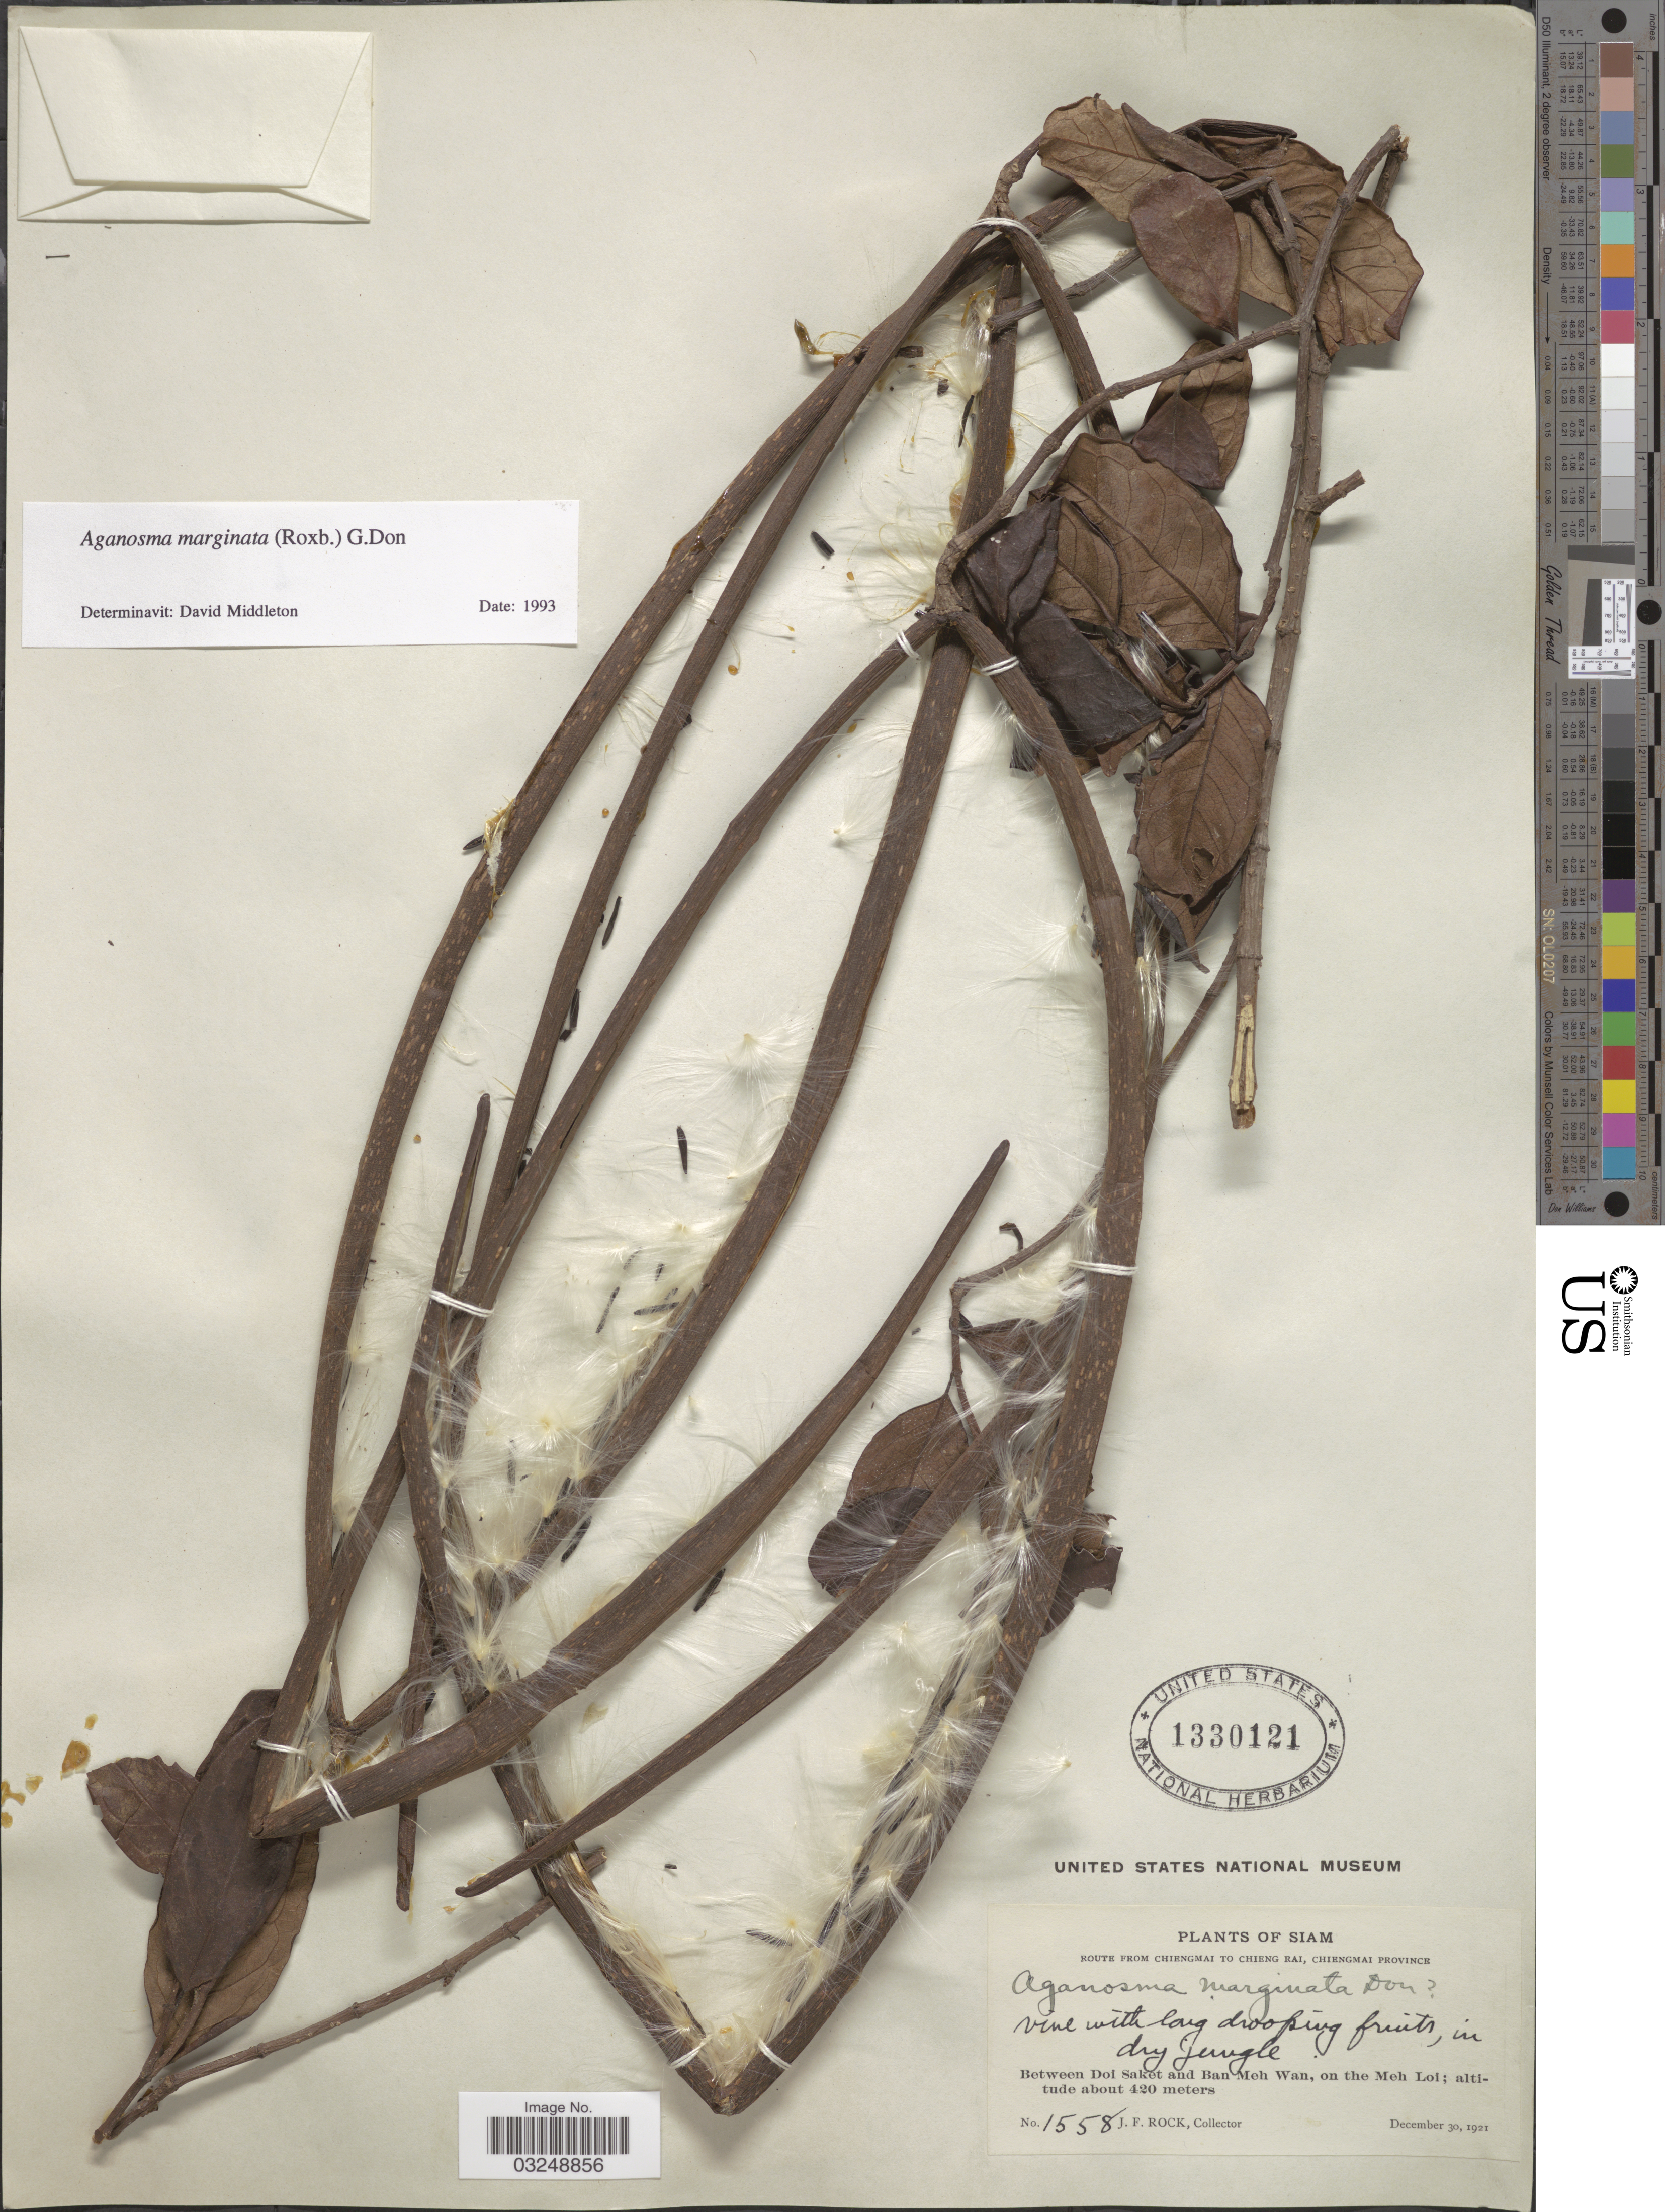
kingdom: Plantae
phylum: Tracheophyta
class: Magnoliopsida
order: Gentianales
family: Apocynaceae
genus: Aganosma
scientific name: Aganosma marginata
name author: (Roxb.) G. Don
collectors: J. Rock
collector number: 1558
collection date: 1921-12-30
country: Thailand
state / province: Chiang Mai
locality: Siam. Between Doi Saket and Ban Meh Wan, on the Meh Loi. route from Chiengmai to Chieng Rai, Chiengmai Province.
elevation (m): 420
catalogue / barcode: US 1330121